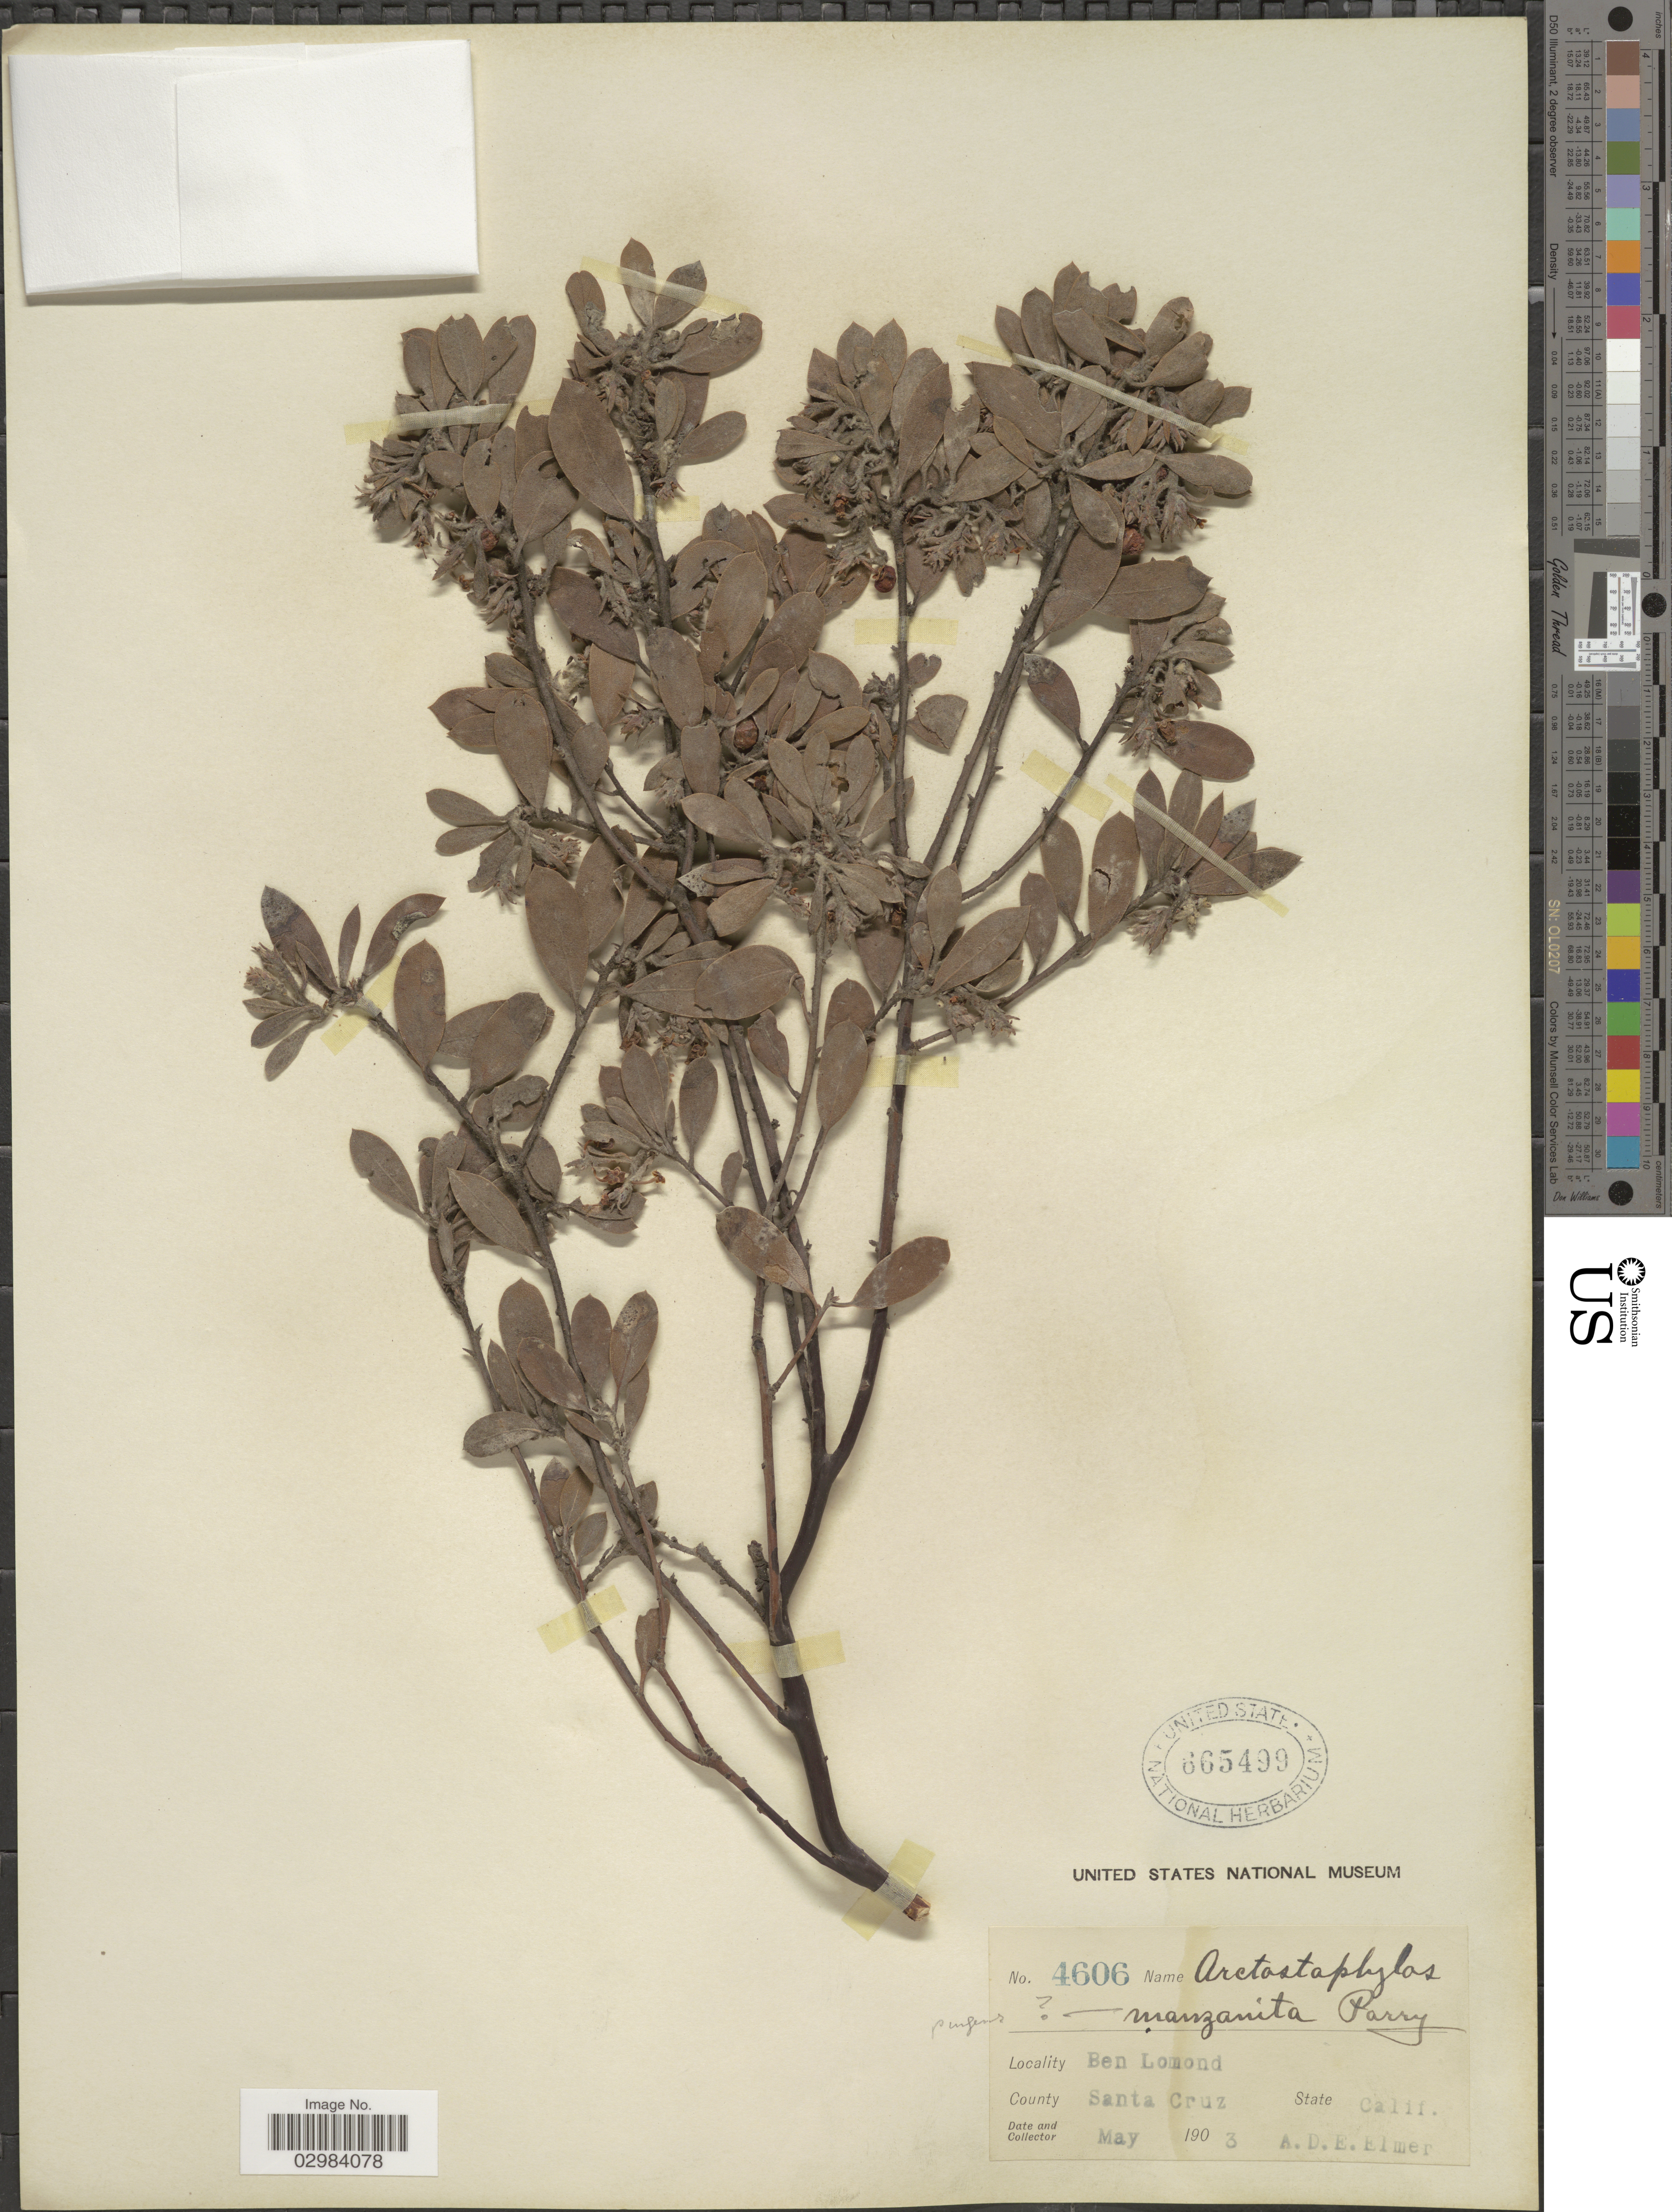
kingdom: Plantae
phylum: Tracheophyta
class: Magnoliopsida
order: Ericales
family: Ericaceae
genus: Arctostaphylos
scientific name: Arctostaphylos manzanita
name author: Parry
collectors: A. D. E. Elmer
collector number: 4606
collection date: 1903-05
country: United States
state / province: California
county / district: Santa Cruz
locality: Ben Lomond, County Santa Cruz.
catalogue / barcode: US 665499